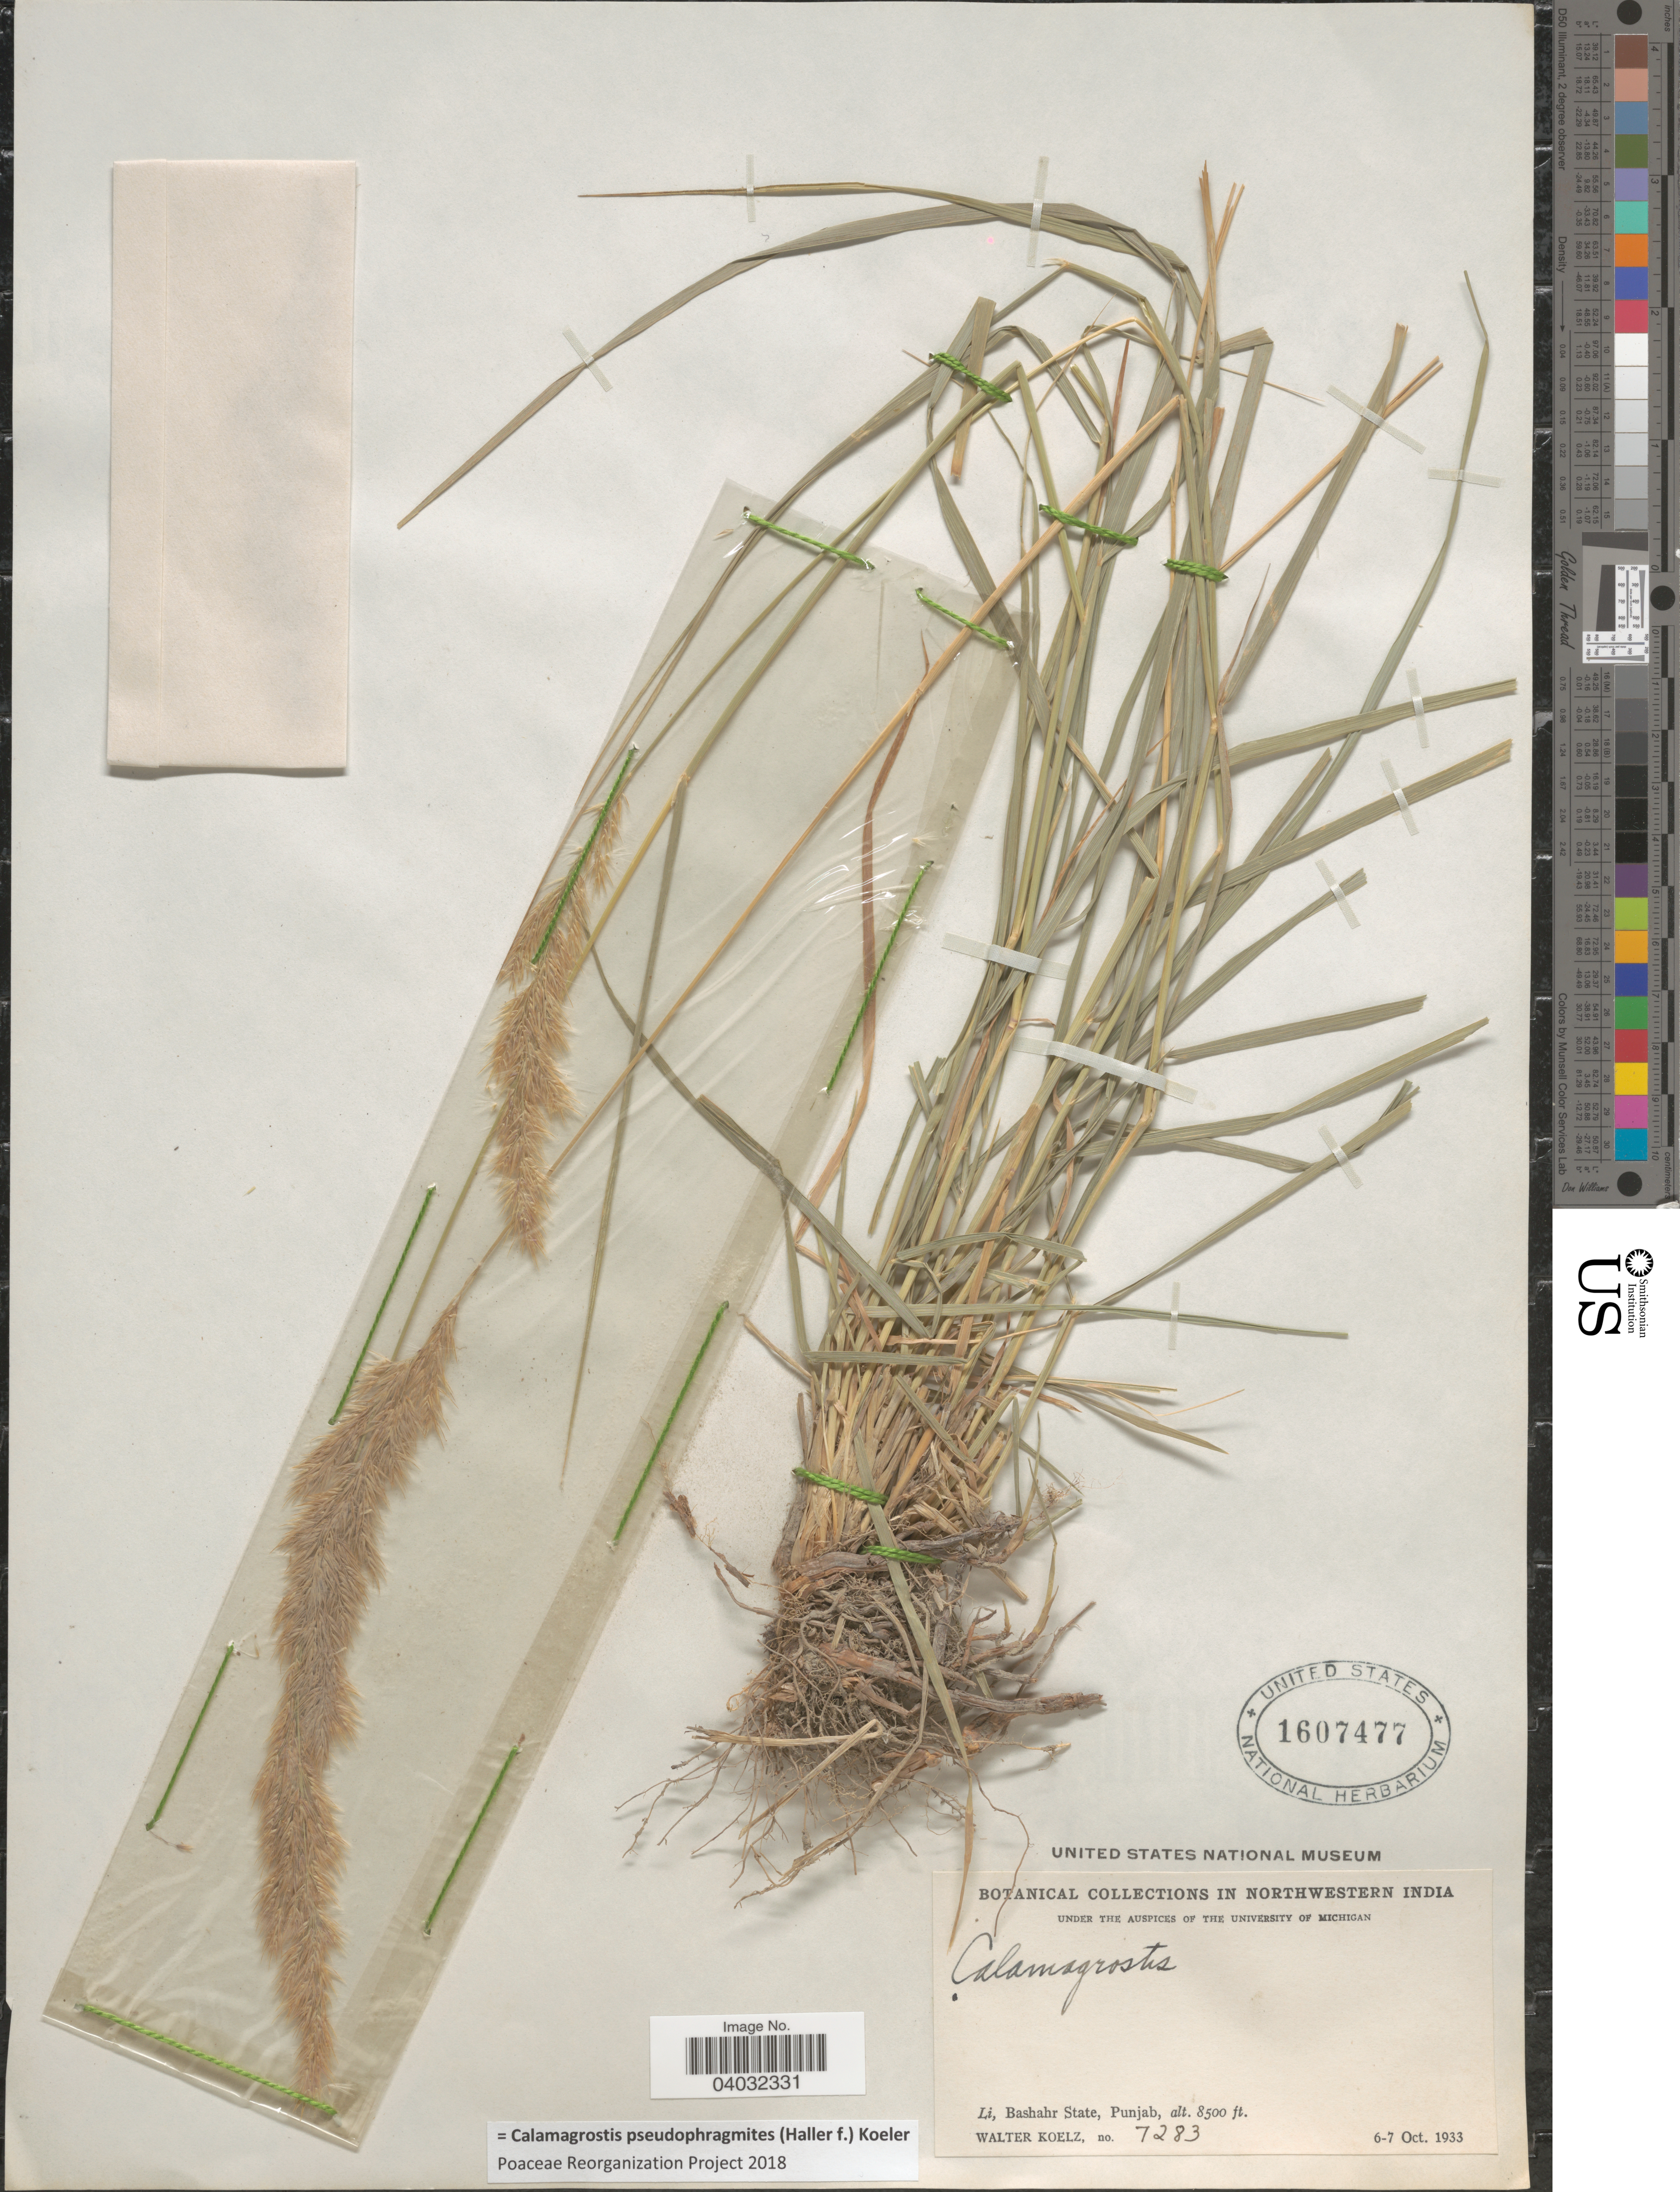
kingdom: Plantae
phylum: Tracheophyta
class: Liliopsida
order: Poales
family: Poaceae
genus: Calamagrostis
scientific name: Calamagrostis pseudophragmites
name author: (Haller f.) Koeler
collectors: W. N. Koelz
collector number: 7283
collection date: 1933-10-06/1933-10-07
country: India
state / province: Punjab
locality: Northwestern India. Li, Bashahr State.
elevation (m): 2591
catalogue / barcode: US 1607477